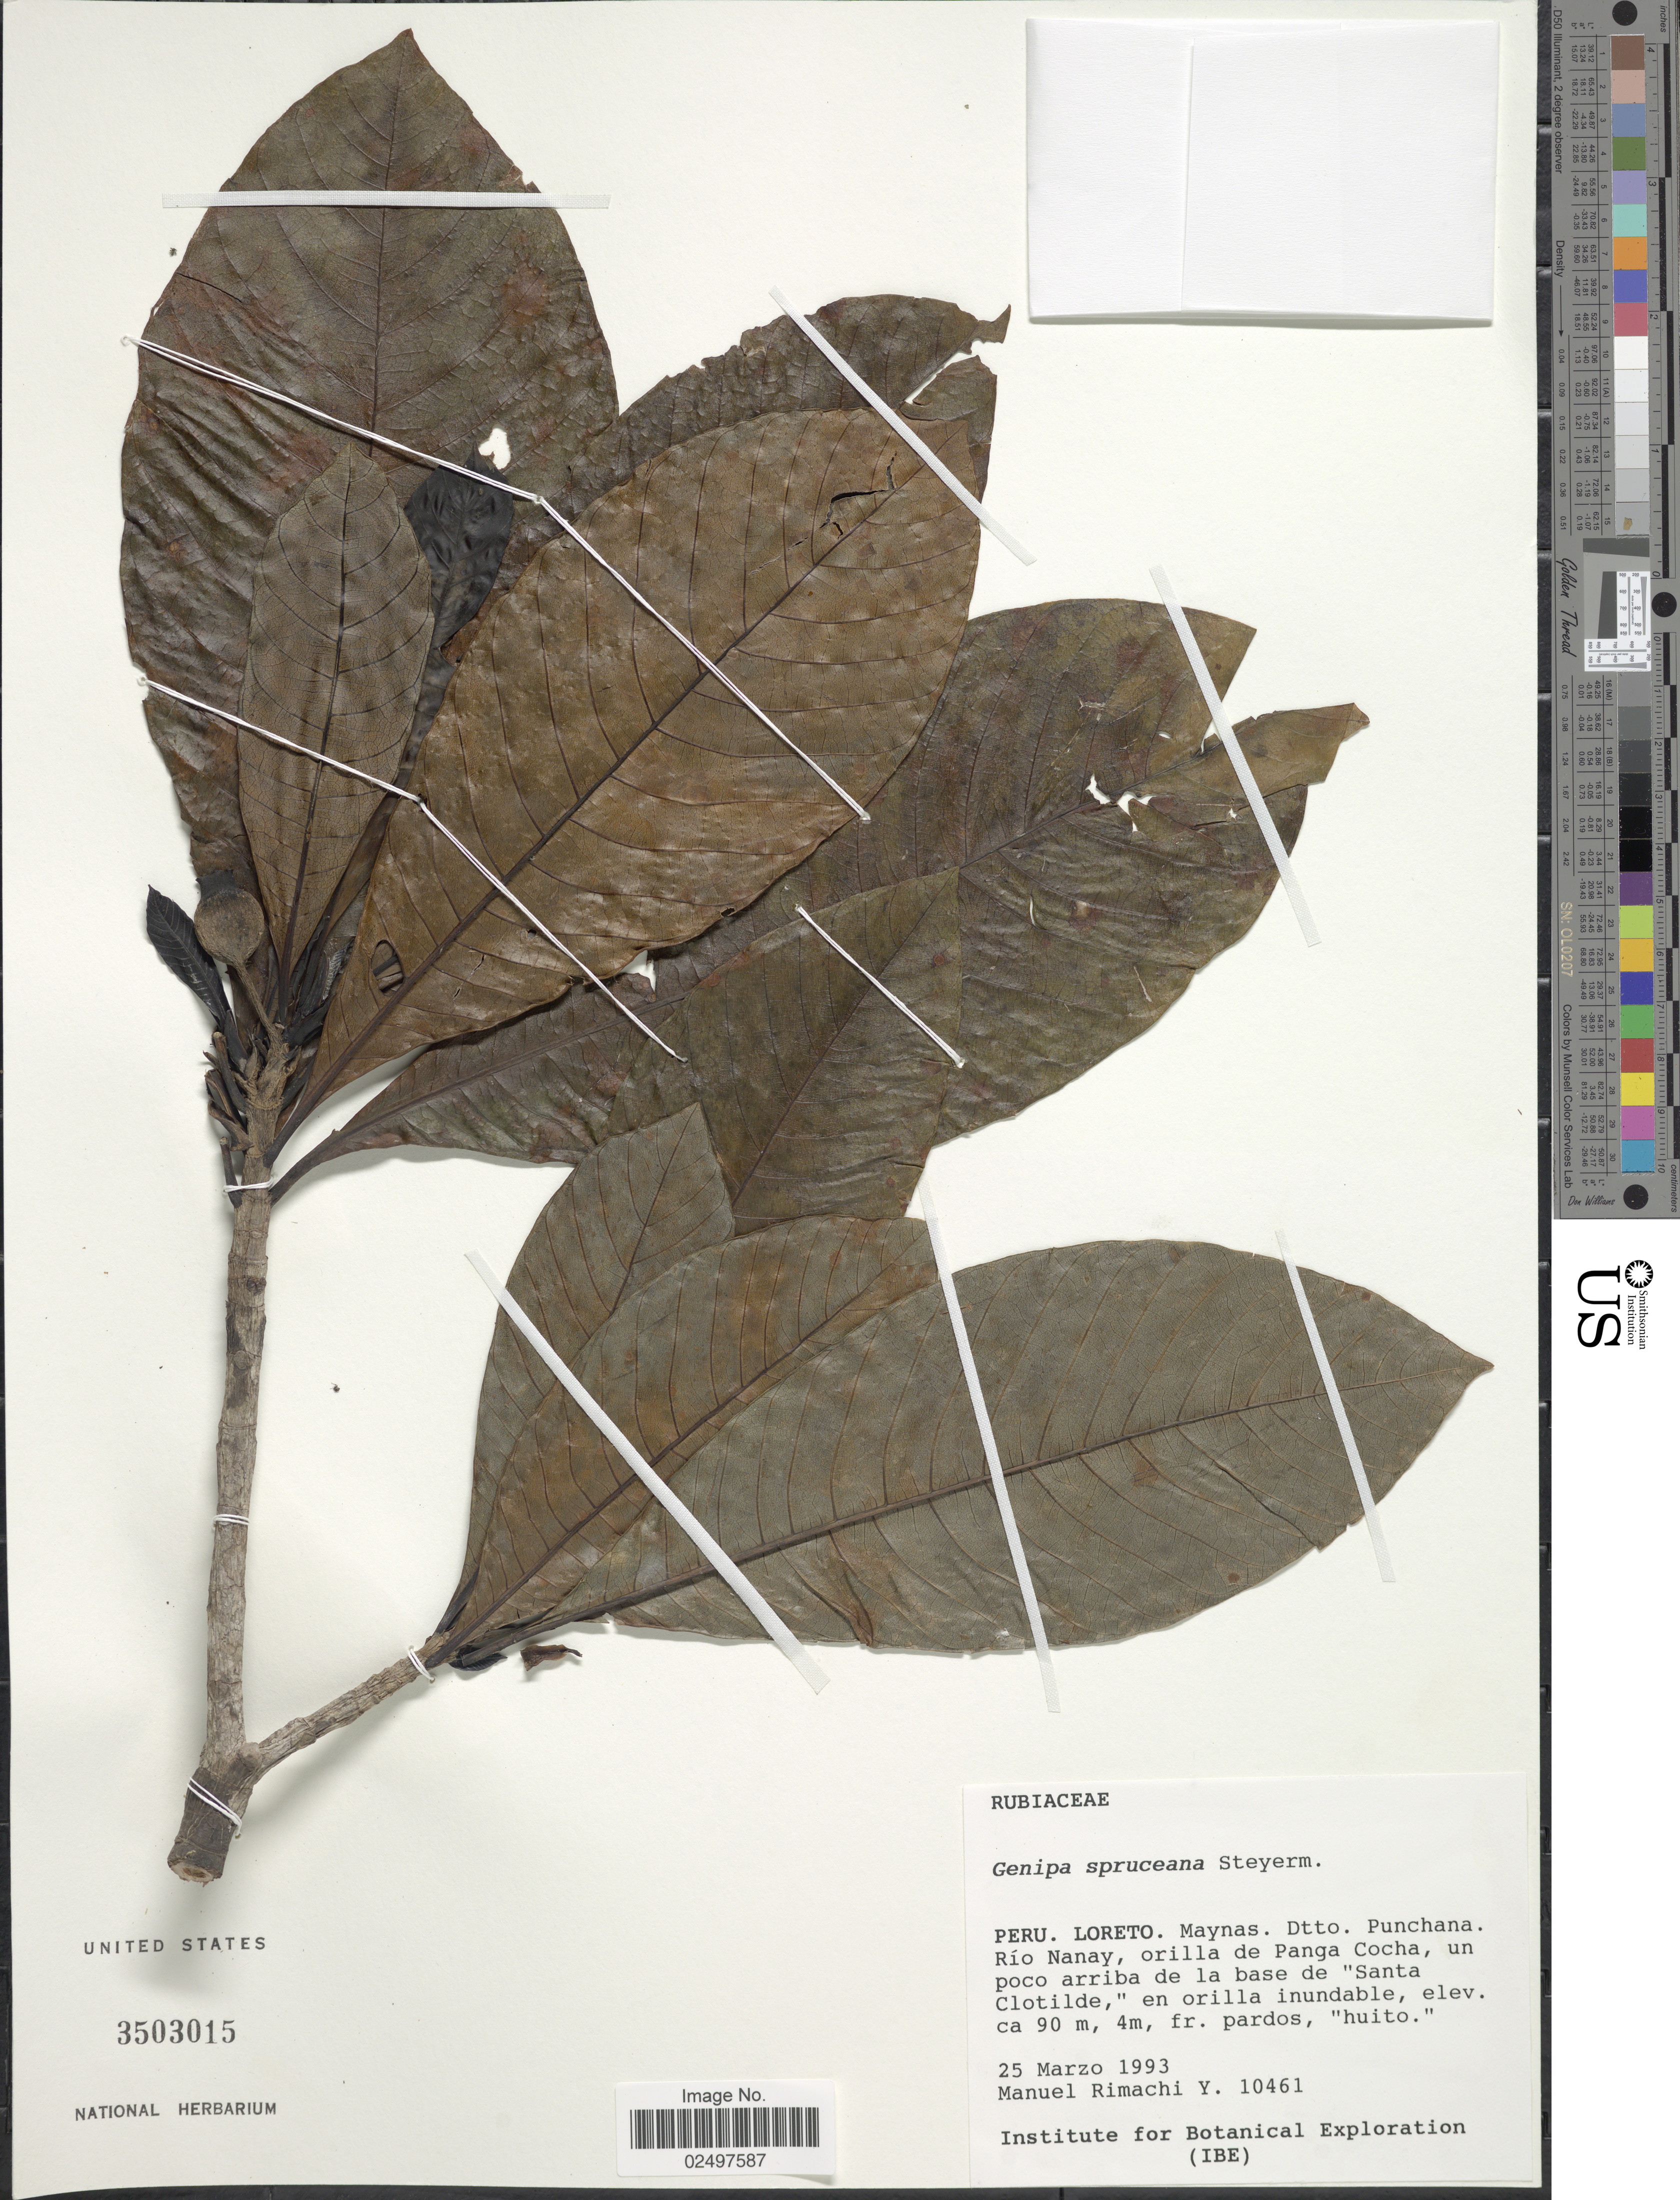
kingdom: Plantae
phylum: Tracheophyta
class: Magnoliopsida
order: Gentianales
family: Rubiaceae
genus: Genipa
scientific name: Genipa spruceana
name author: Steyerm.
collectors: M. Rimachi Y.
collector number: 10461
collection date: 1993-03-25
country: Peru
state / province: Loreto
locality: Maynas. Dtto. Punchana. Rio Nanay, orilla de Panga Cocha, un poco arriba de la base de "Santa Clotilde"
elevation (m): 90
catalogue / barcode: US 3503015